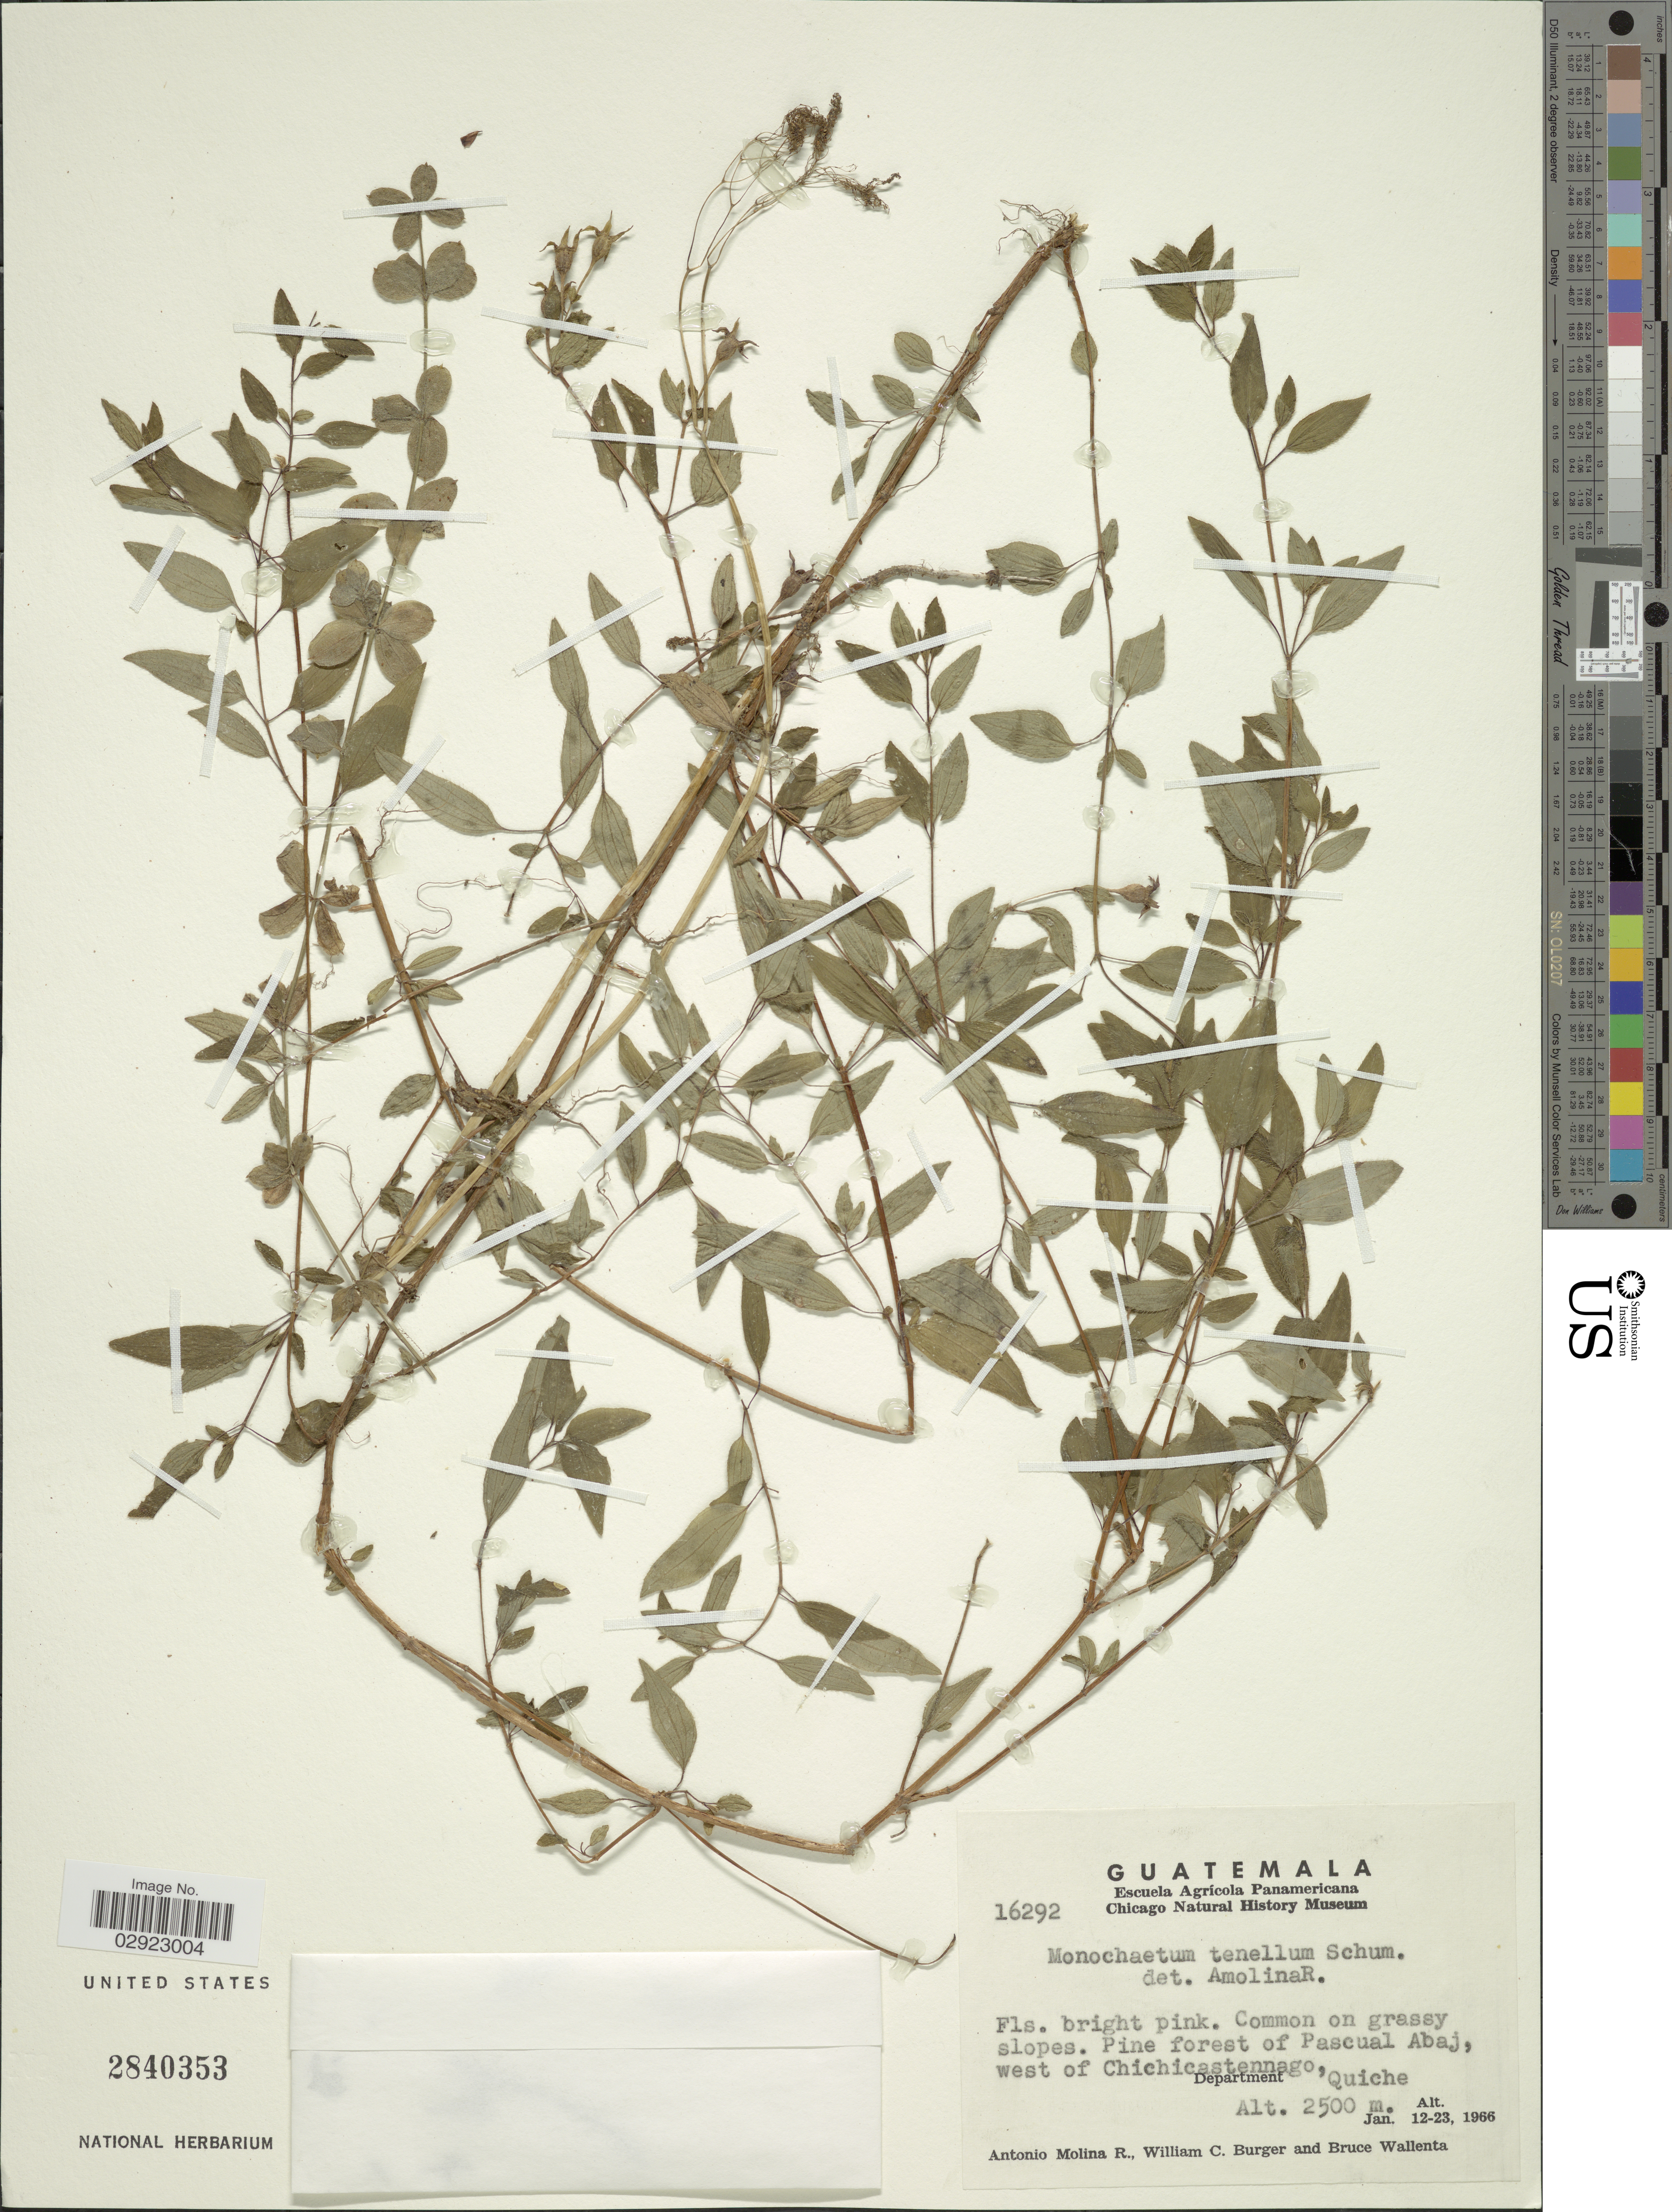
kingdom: Plantae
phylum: Tracheophyta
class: Magnoliopsida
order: Myrtales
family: Melastomataceae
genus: Monochaetum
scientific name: Monochaetum tenellum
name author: Naudin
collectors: A. Molina R., W. Burger & B. Wallenta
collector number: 16292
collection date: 1966-01-12/1966-01-23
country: Guatemala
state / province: El Quiché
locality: Pine forest of Pascual Abaj, west of Chichicastennago, Department Quiche.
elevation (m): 2500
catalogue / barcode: US 2840353